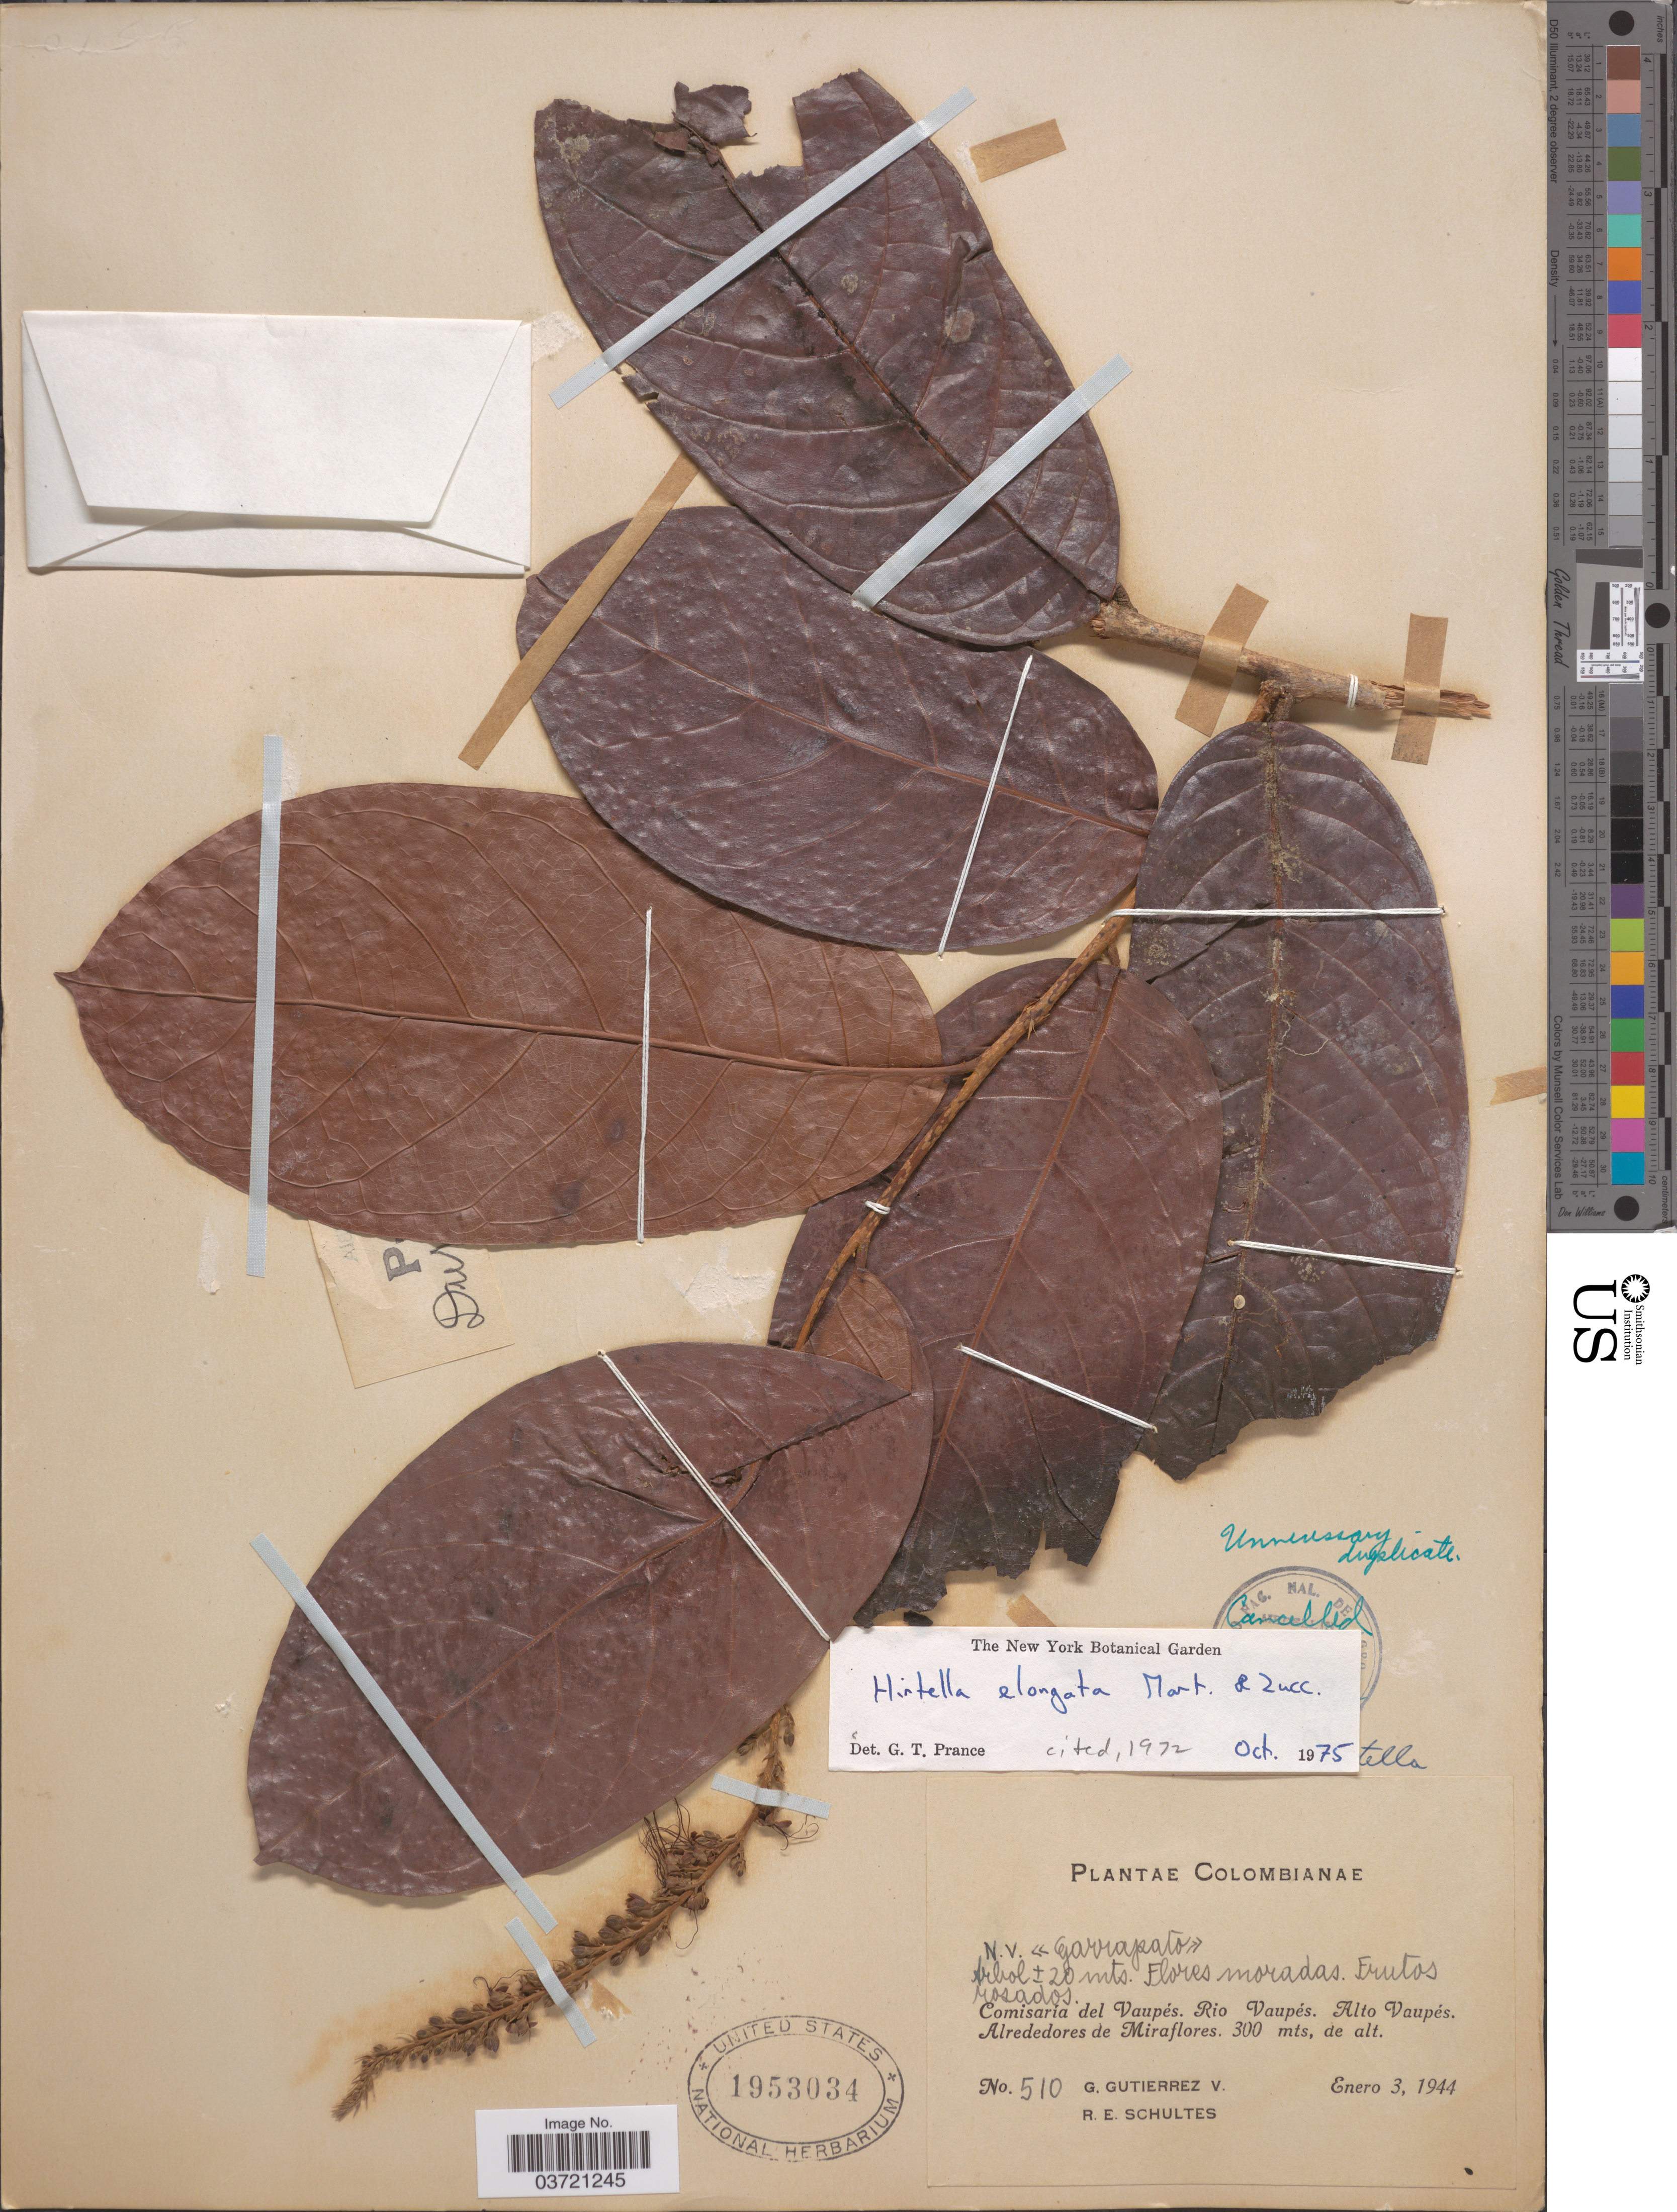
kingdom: Plantae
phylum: Tracheophyta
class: Magnoliopsida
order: Malpighiales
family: Chrysobalanaceae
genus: Hirtella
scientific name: Hirtella elongata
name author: Mart. & Zucc.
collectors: G. Gutiérrez V. & R. E. Schultes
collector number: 510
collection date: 1944-01-03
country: Colombia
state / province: Vaupés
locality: Comisaría del Vaupés. Rio Vaupés. Alto Vaupés. Alrededores de Miraflores.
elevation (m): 300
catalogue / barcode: US 1953034